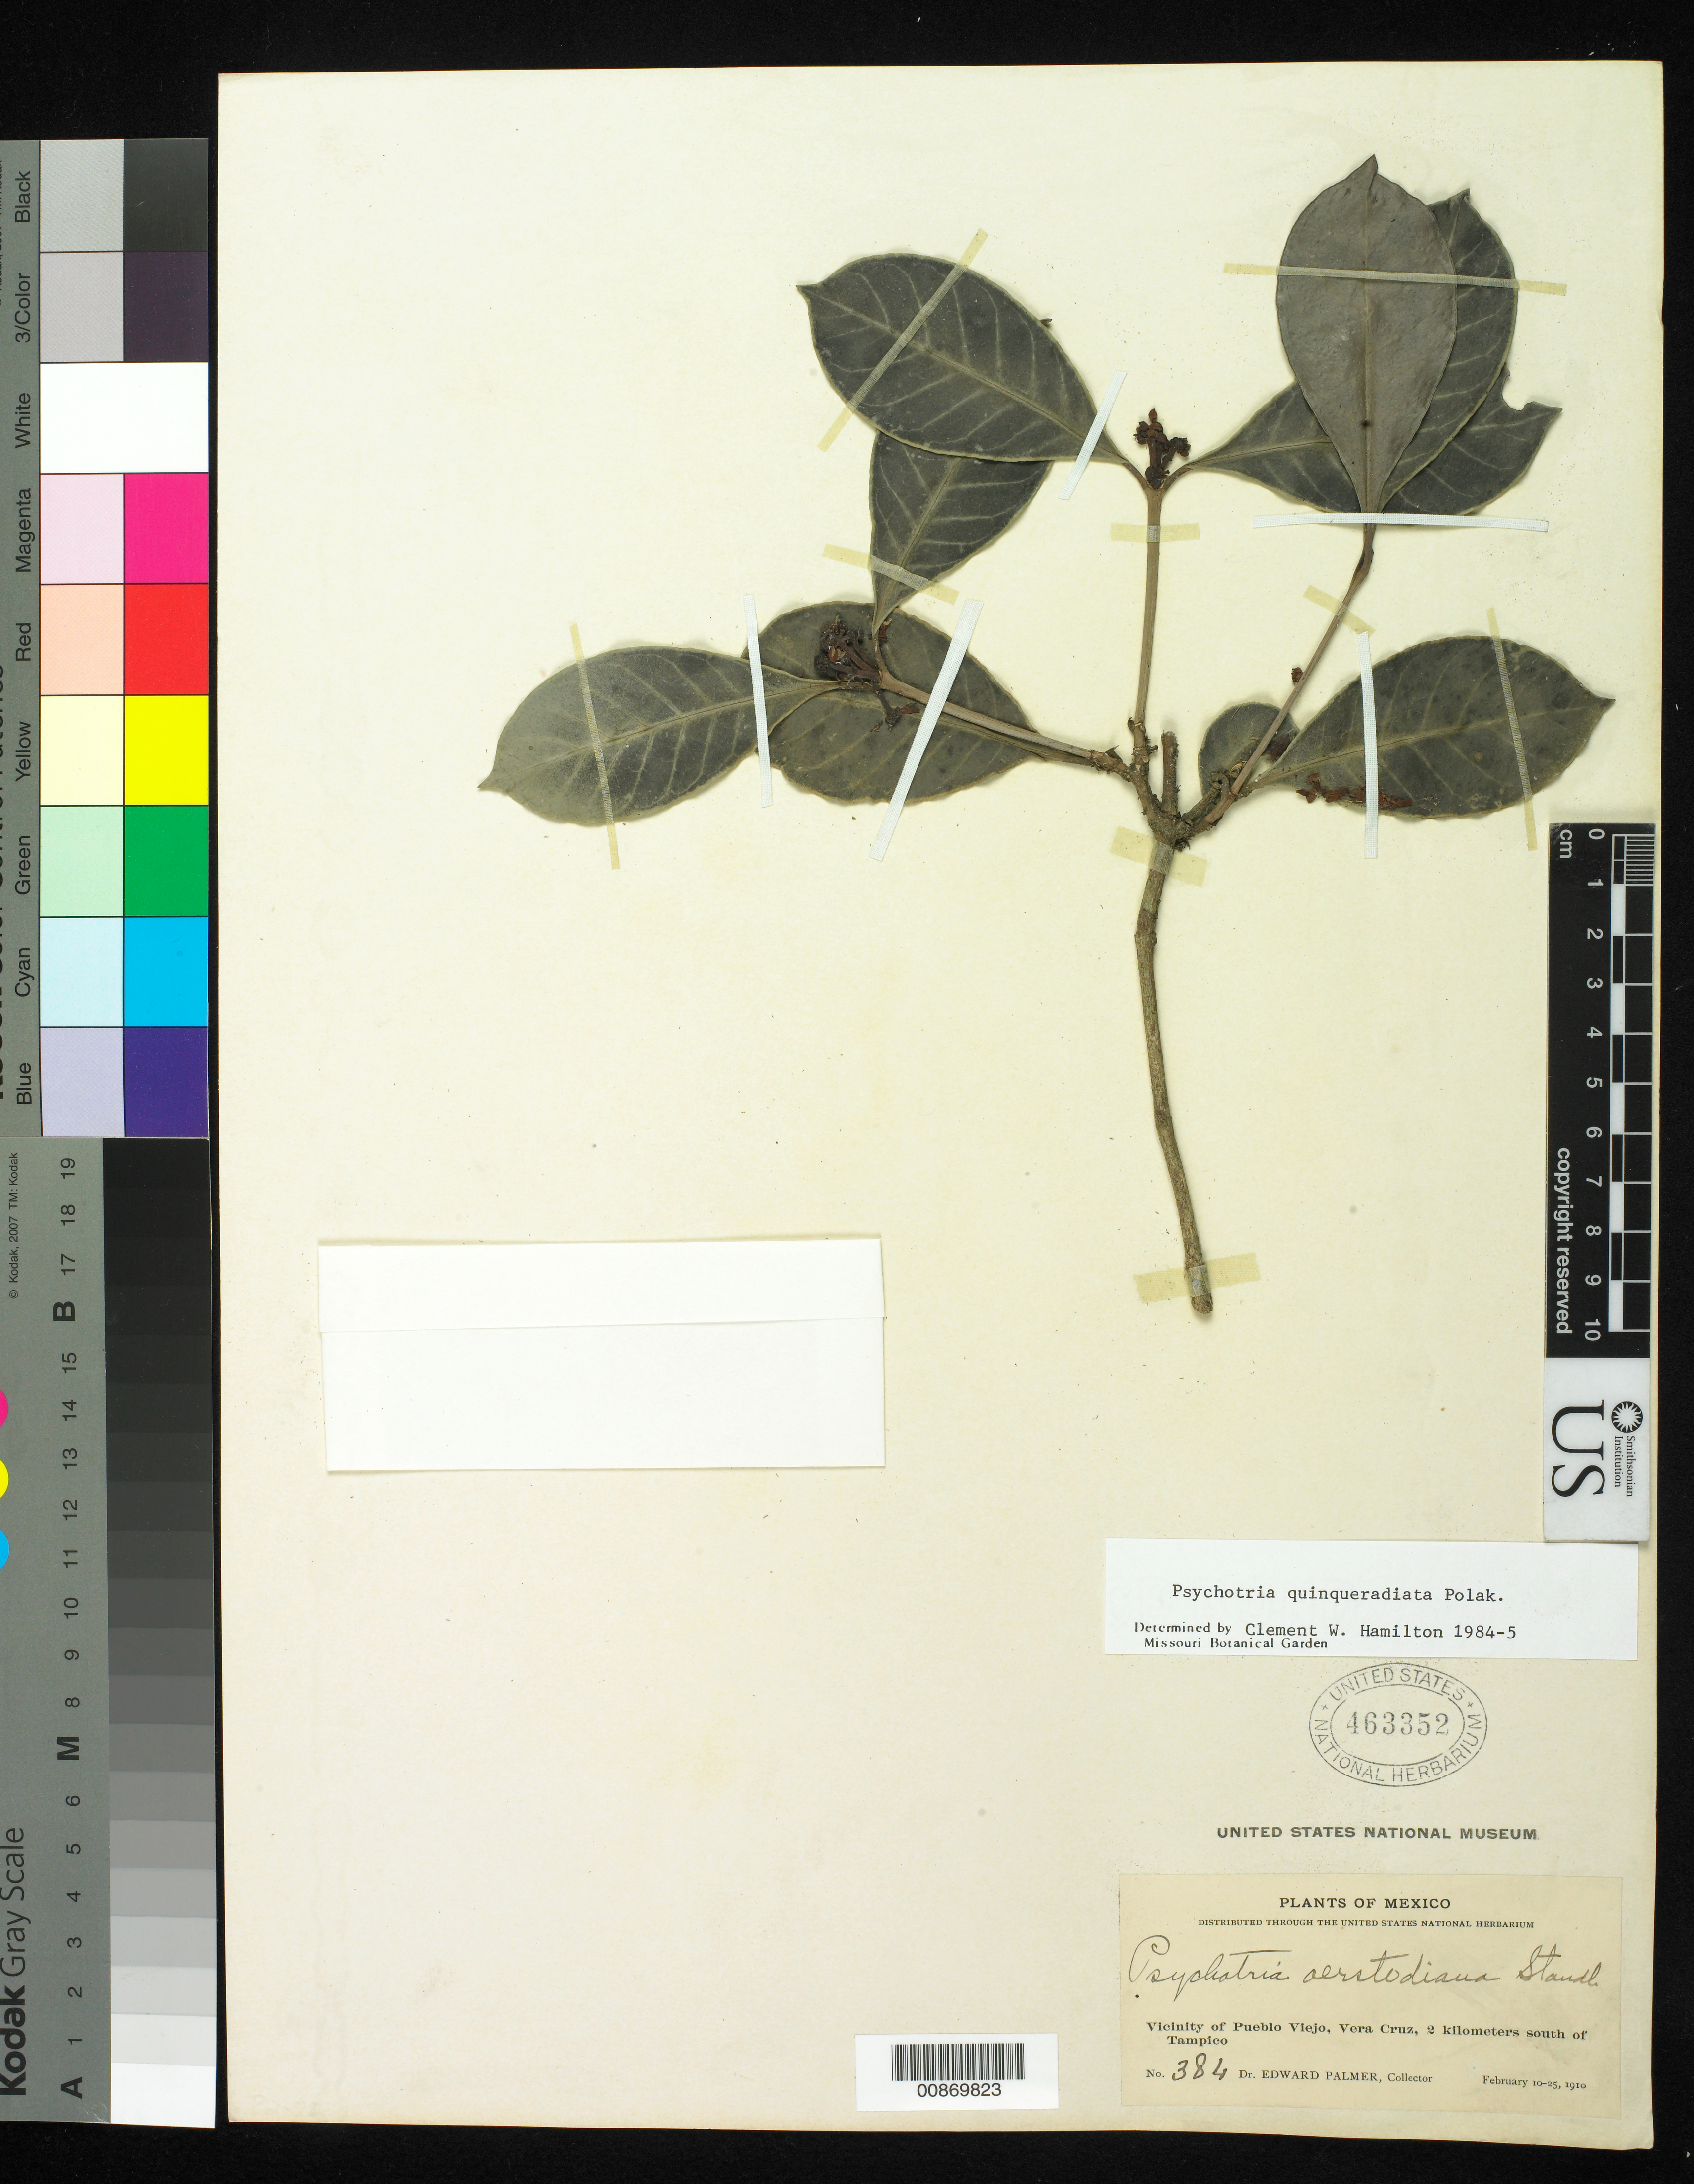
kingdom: Plantae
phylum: Tracheophyta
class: Magnoliopsida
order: Gentianales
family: Rubiaceae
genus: Psychotria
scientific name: Psychotria quinqueradiata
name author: Pol.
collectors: E. Palmer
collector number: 384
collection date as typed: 10 Feb 1910 t0 25 Feb 1910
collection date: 1910-02-10/1910-02-25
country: Mexico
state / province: Veracruz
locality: Vicinity of Pueblo Viejo, Veracruz, 2 kilometers south of Tampico.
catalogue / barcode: US 463352